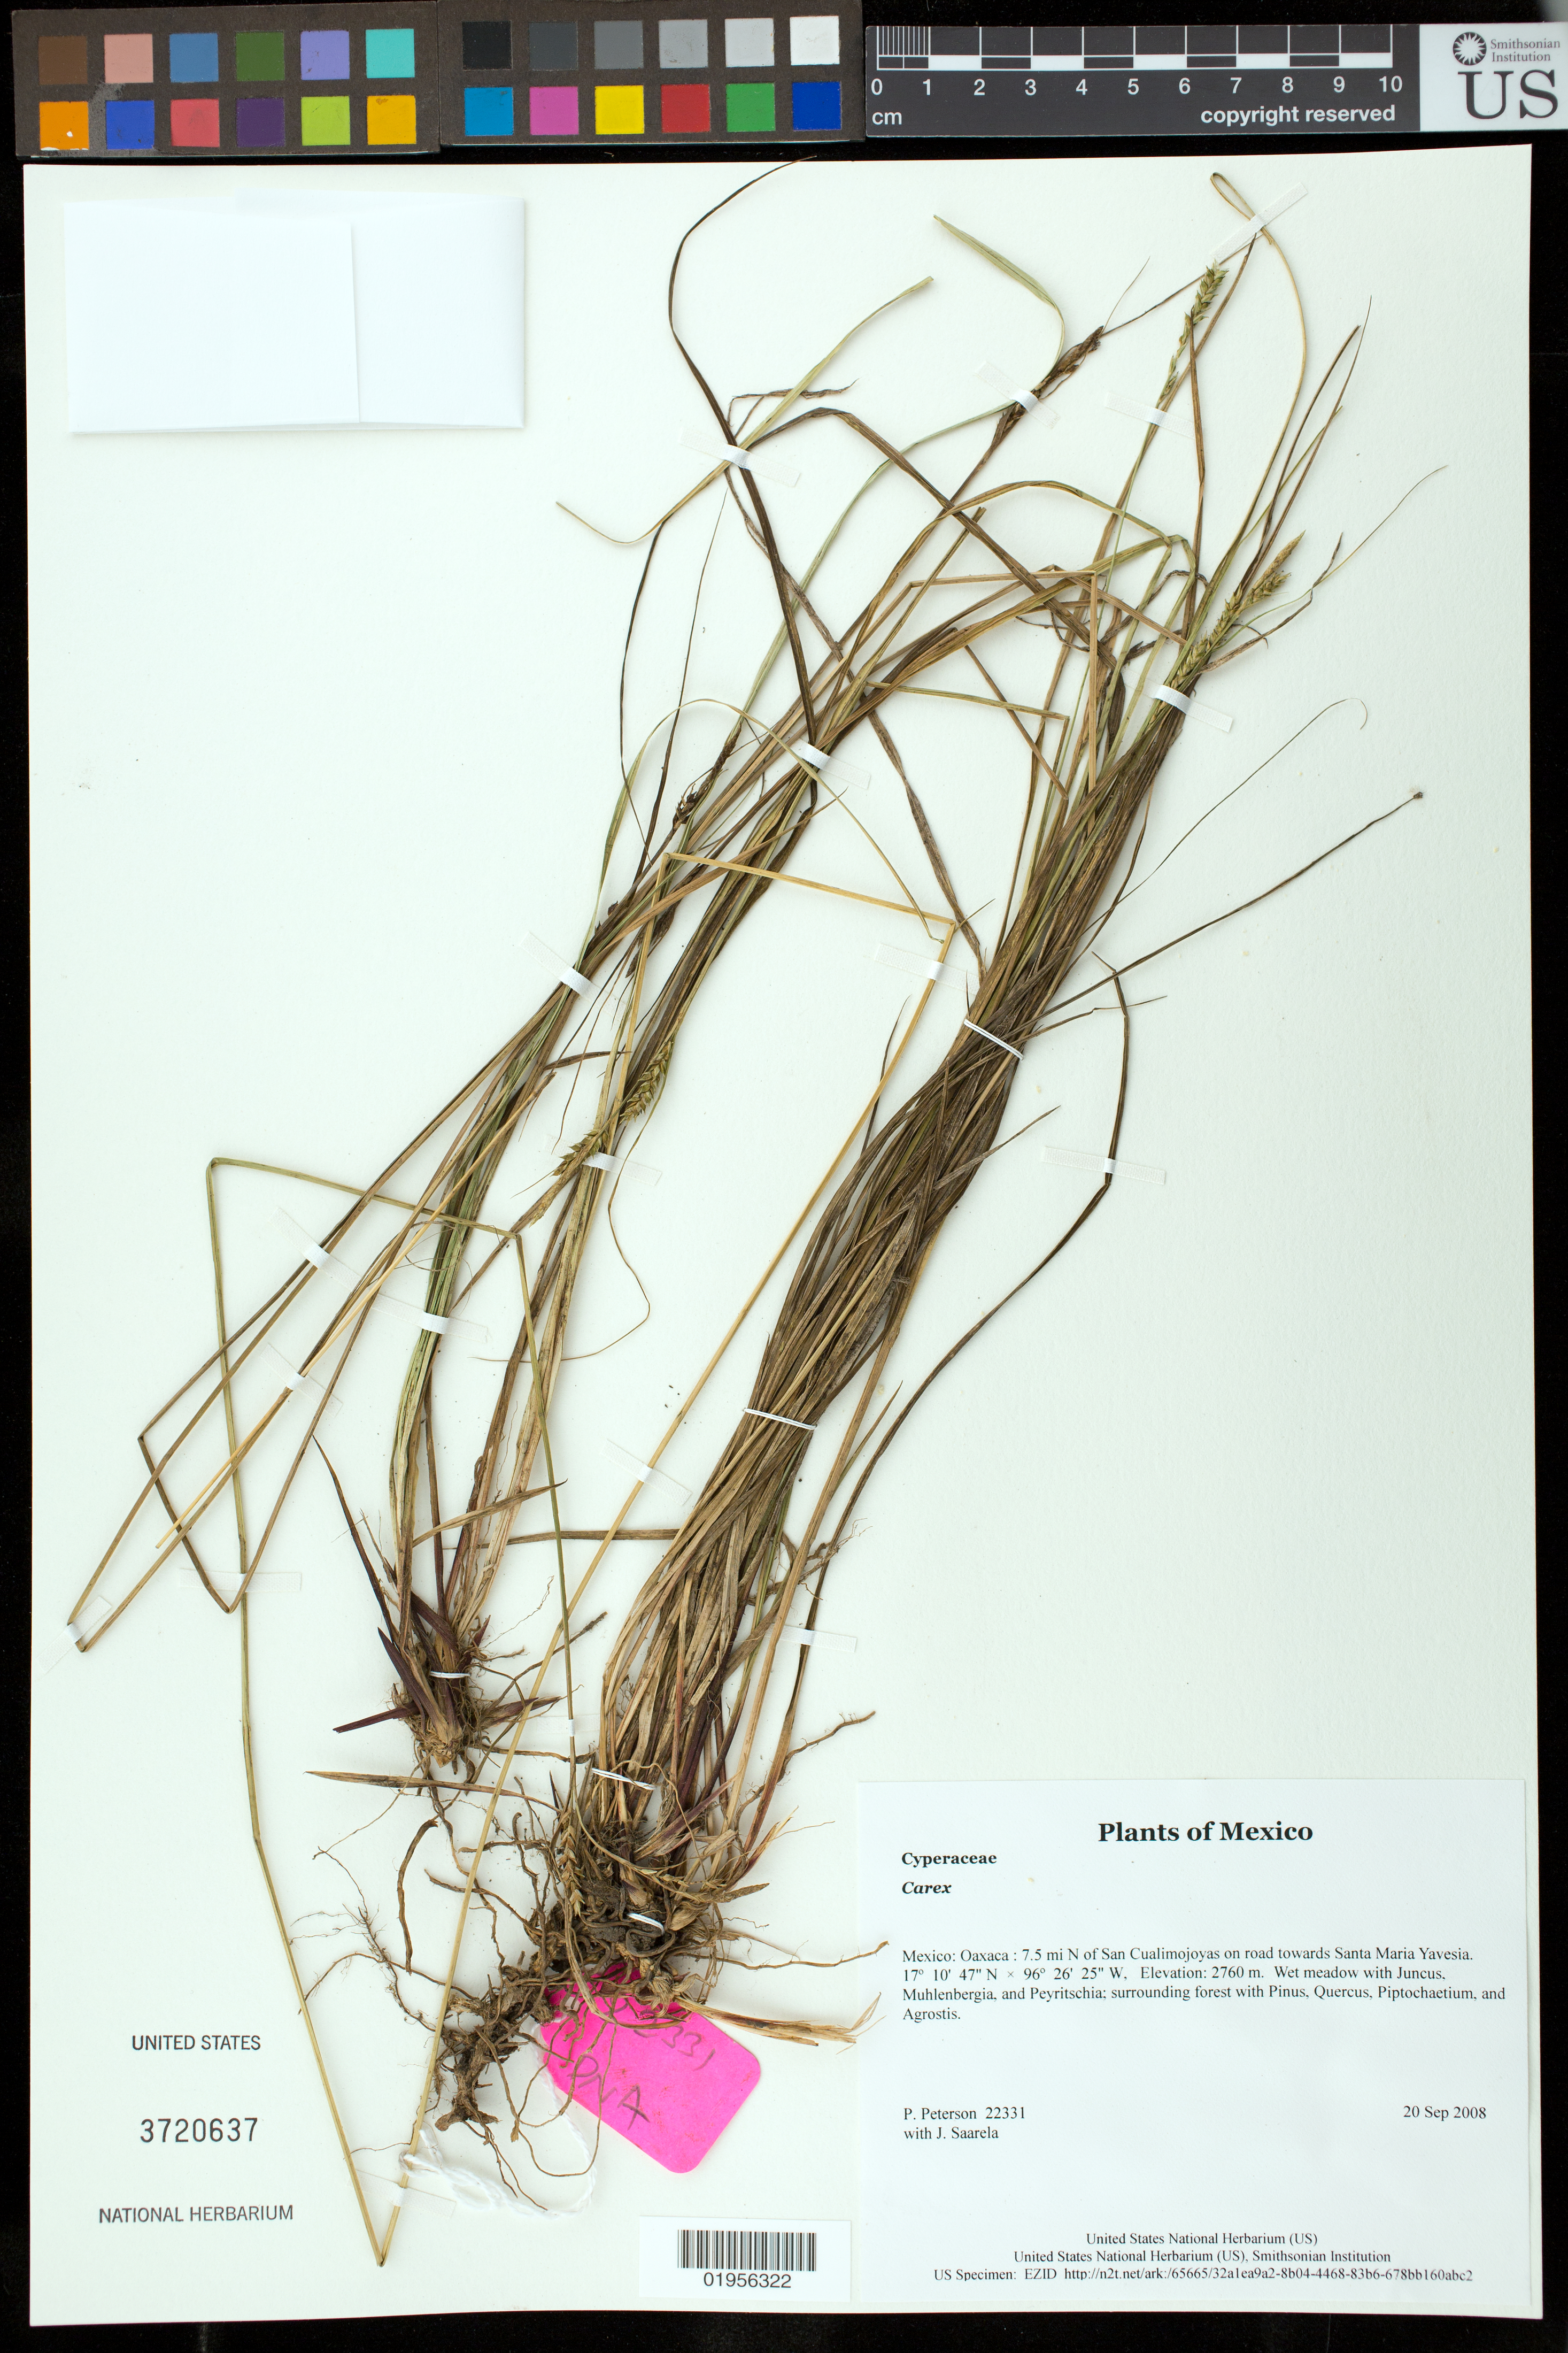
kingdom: Plantae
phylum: Tracheophyta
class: Liliopsida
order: Poales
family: Cyperaceae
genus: Carex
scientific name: Carex sp.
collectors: P. M. Peterson & J. Saarela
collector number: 22331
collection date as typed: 20 Sep 2008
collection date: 2008-09-20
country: Mexico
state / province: Oaxaca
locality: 7.5 mi N of San Cualimojoyas on road towards Santa Maria Yavesia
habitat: Wet meadow with Juncus, Muhlenbergia, and Peyritschia; surrounding forest with Pinus, Quercus, Piptochaetium, and Agrostis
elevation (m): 2760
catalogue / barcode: US 3720637